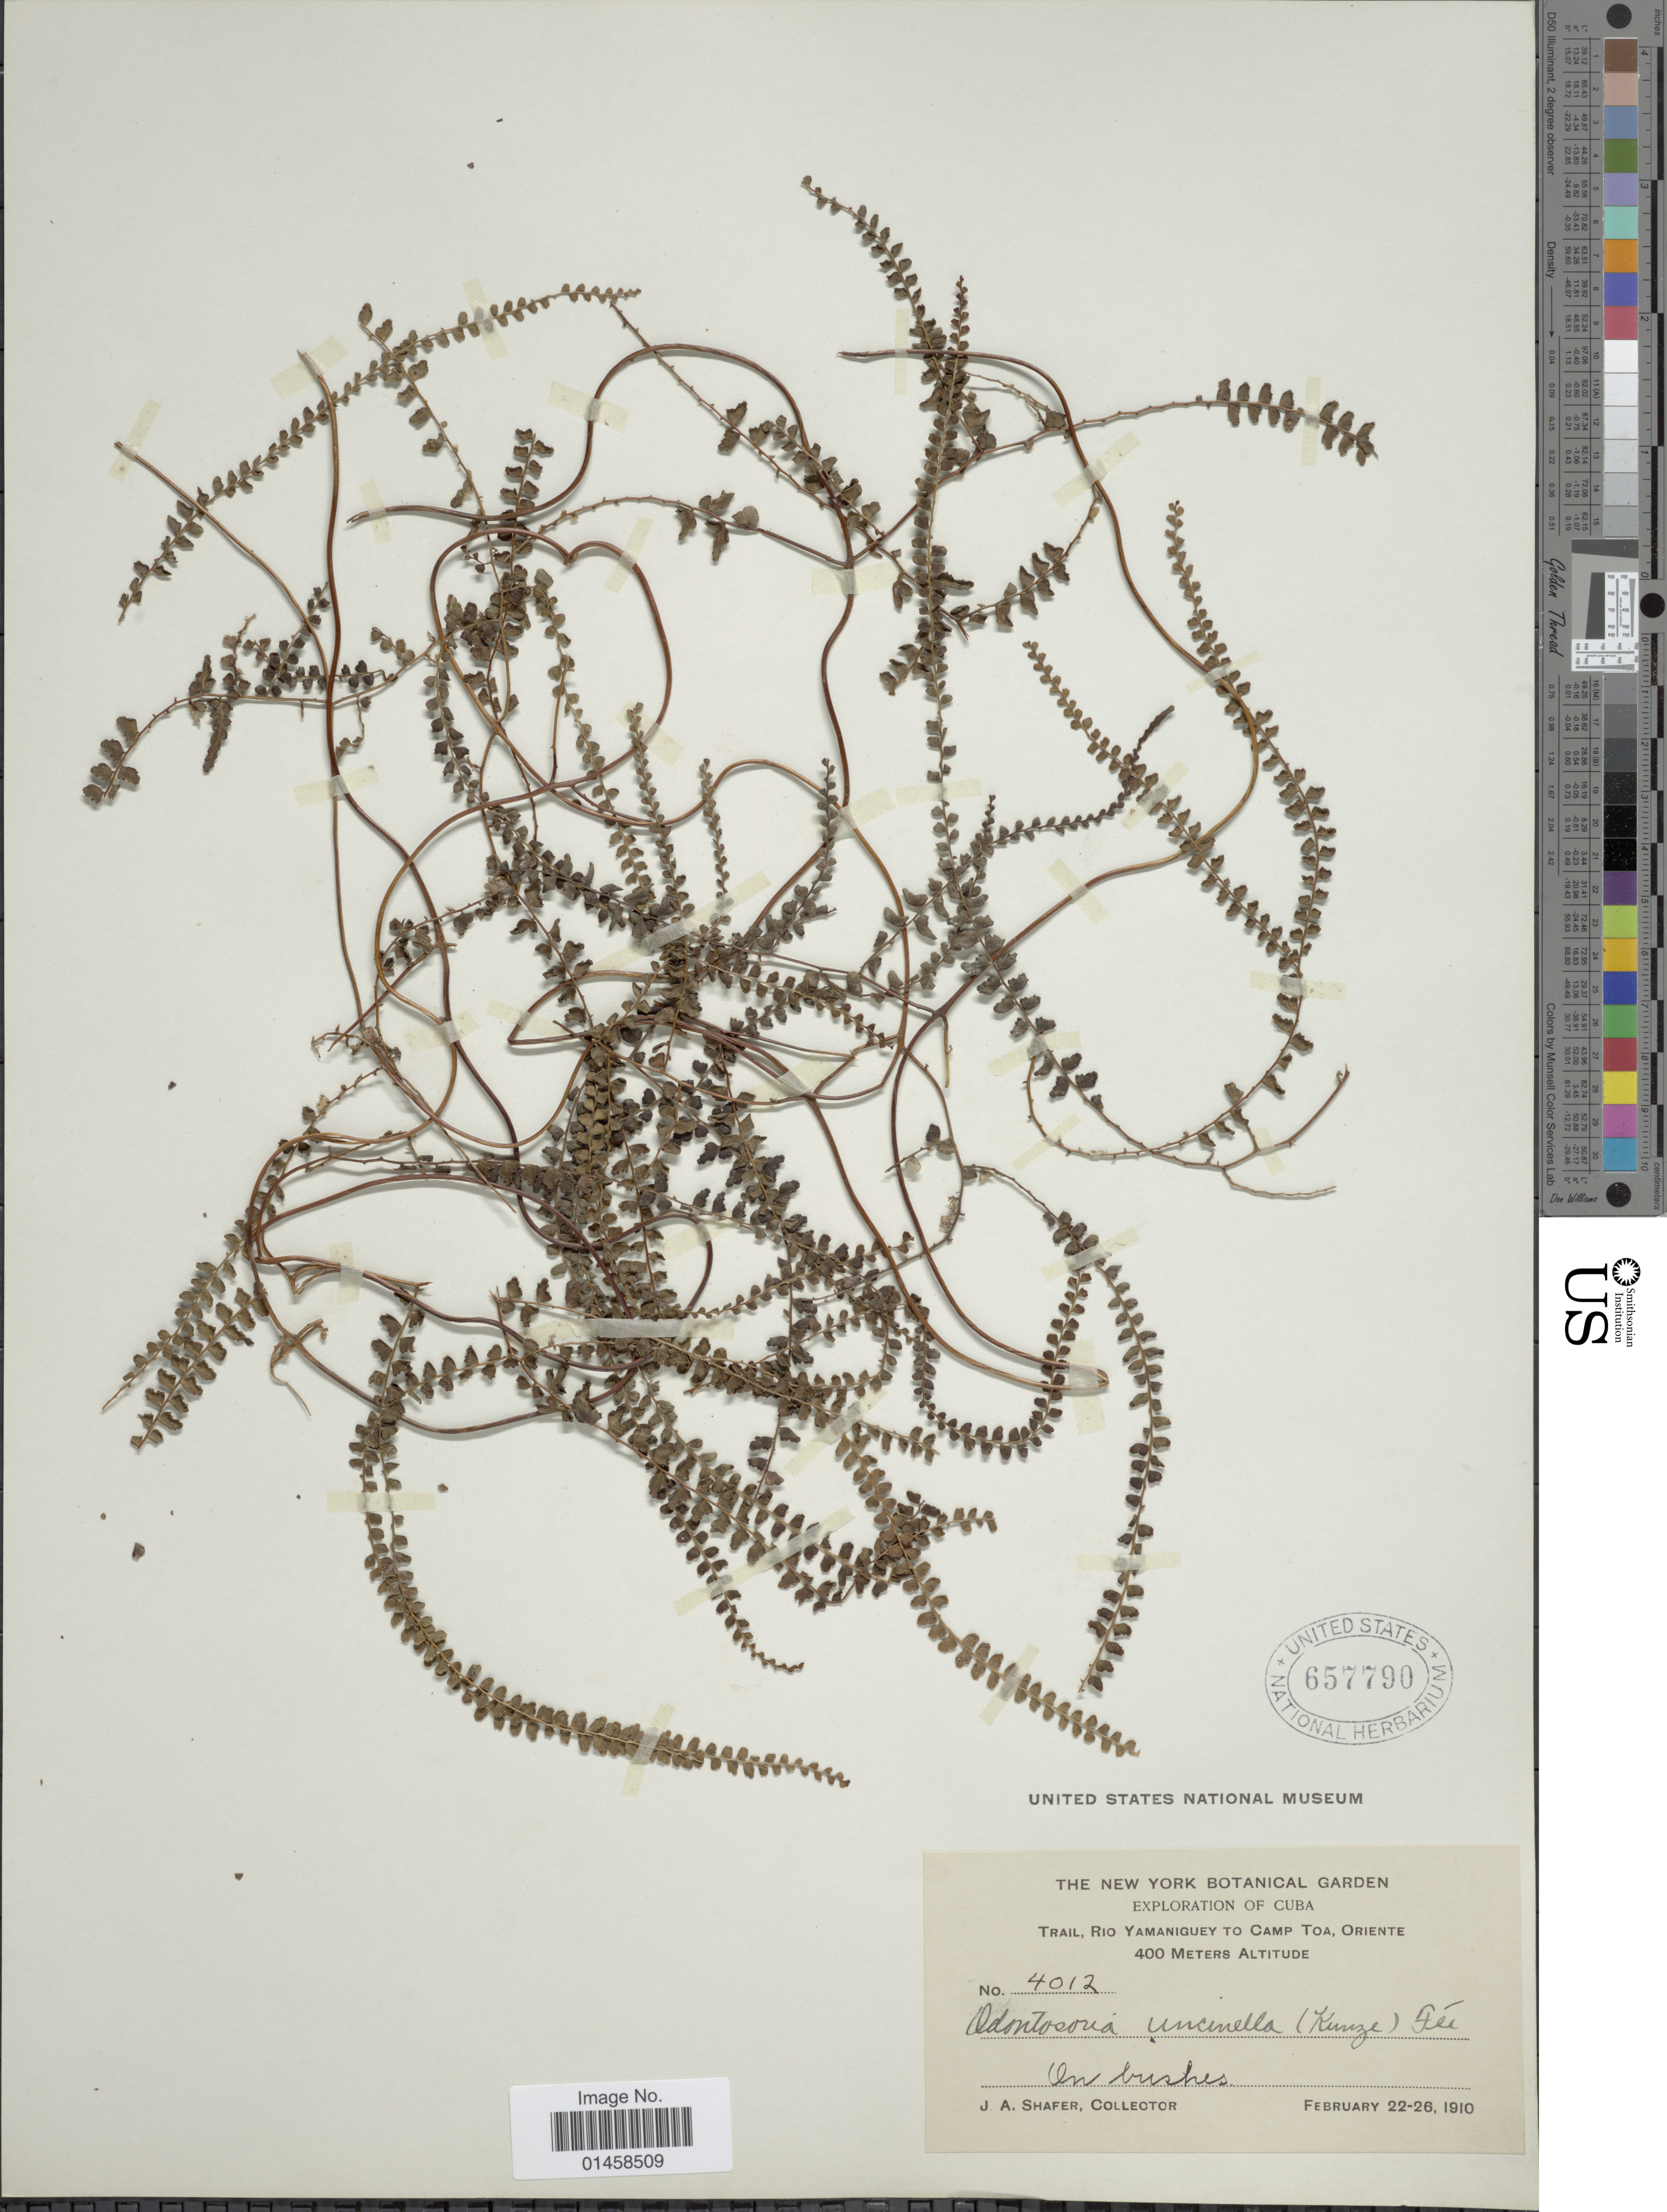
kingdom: Plantae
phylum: Tracheophyta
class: Polypodiopsida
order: Polypodiales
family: Lindsaeaceae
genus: Odontosoria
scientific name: Odontosoria scandens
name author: (Desv.) C. Chr.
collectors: J. A. Shafer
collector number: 4012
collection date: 1910-02-22/1910-02-26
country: Cuba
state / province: Oriente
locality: Trail, Rio Yamaniguey to Camp Toa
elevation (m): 400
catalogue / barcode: US 657790